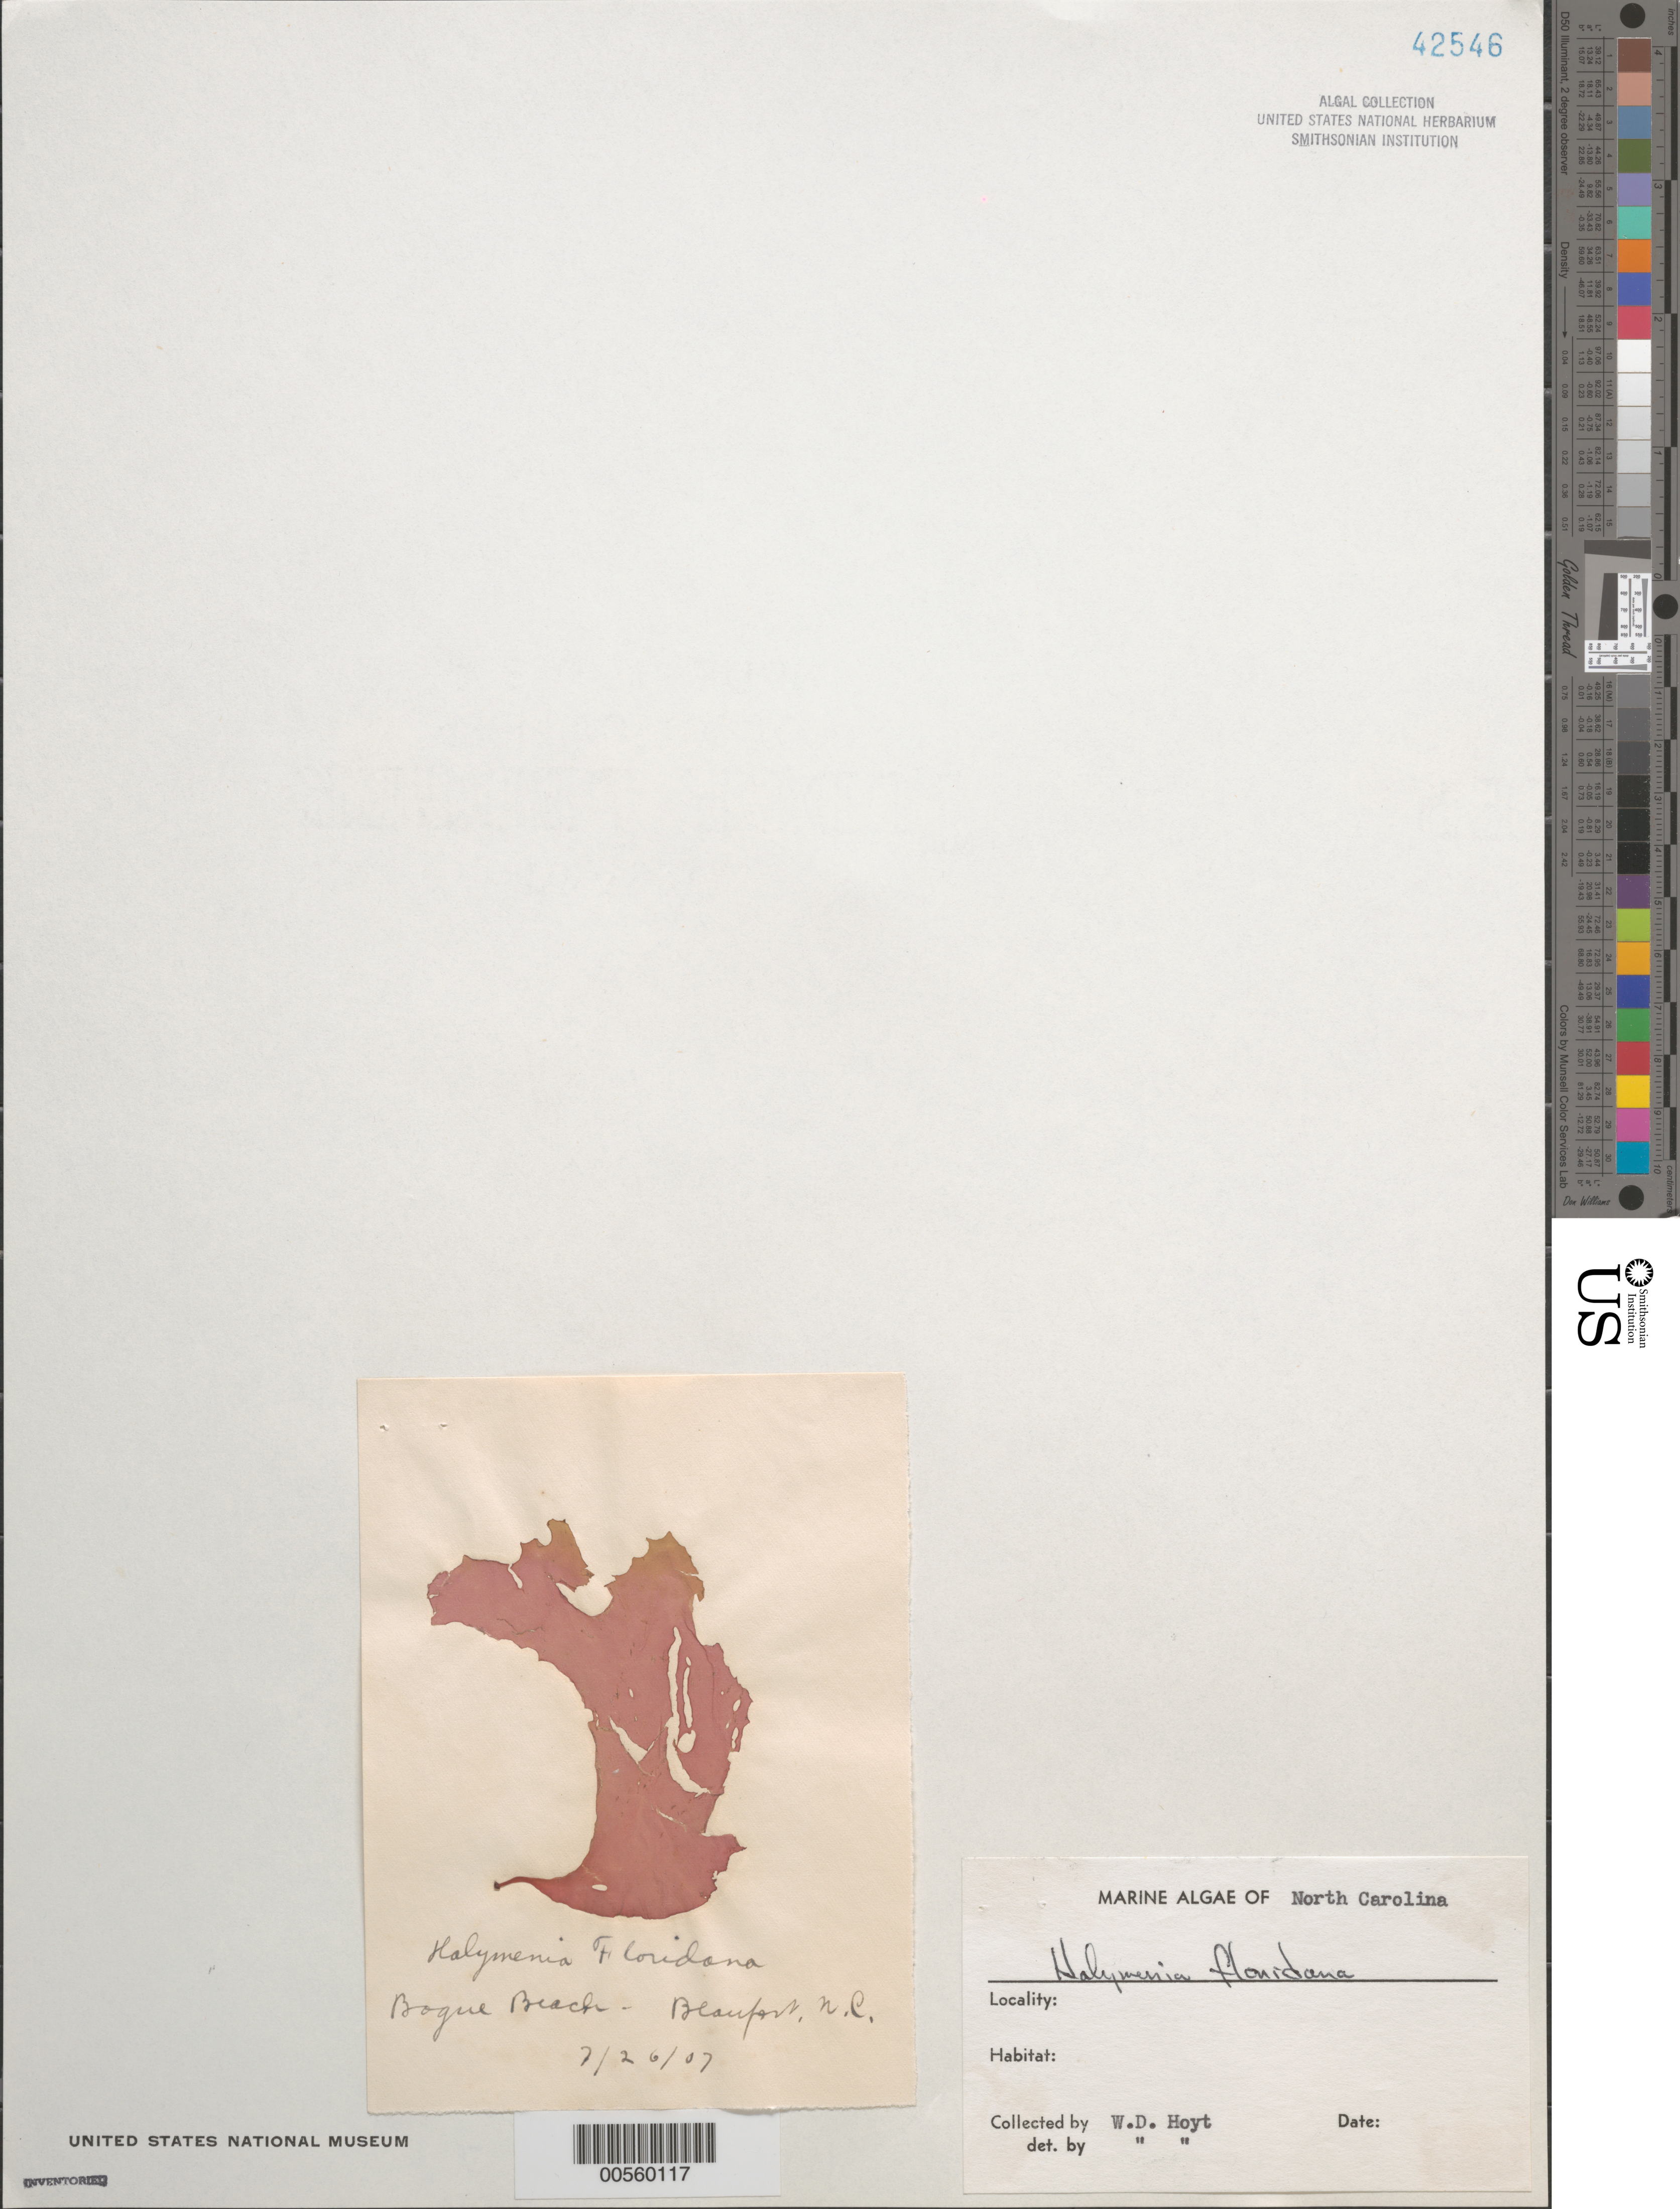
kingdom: Plantae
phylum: Rhodophyta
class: Florideophyceae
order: Halymeniales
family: Halymeniaceae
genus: Halymenia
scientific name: Halymenia floridana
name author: J. Agardh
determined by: Hoyt, W. D.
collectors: W. D. Hoyt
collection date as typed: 26 Jul 1907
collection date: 1907-07-26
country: United States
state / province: North Carolina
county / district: Carteret County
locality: Beaufort, Bogue Beach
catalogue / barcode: US 42546